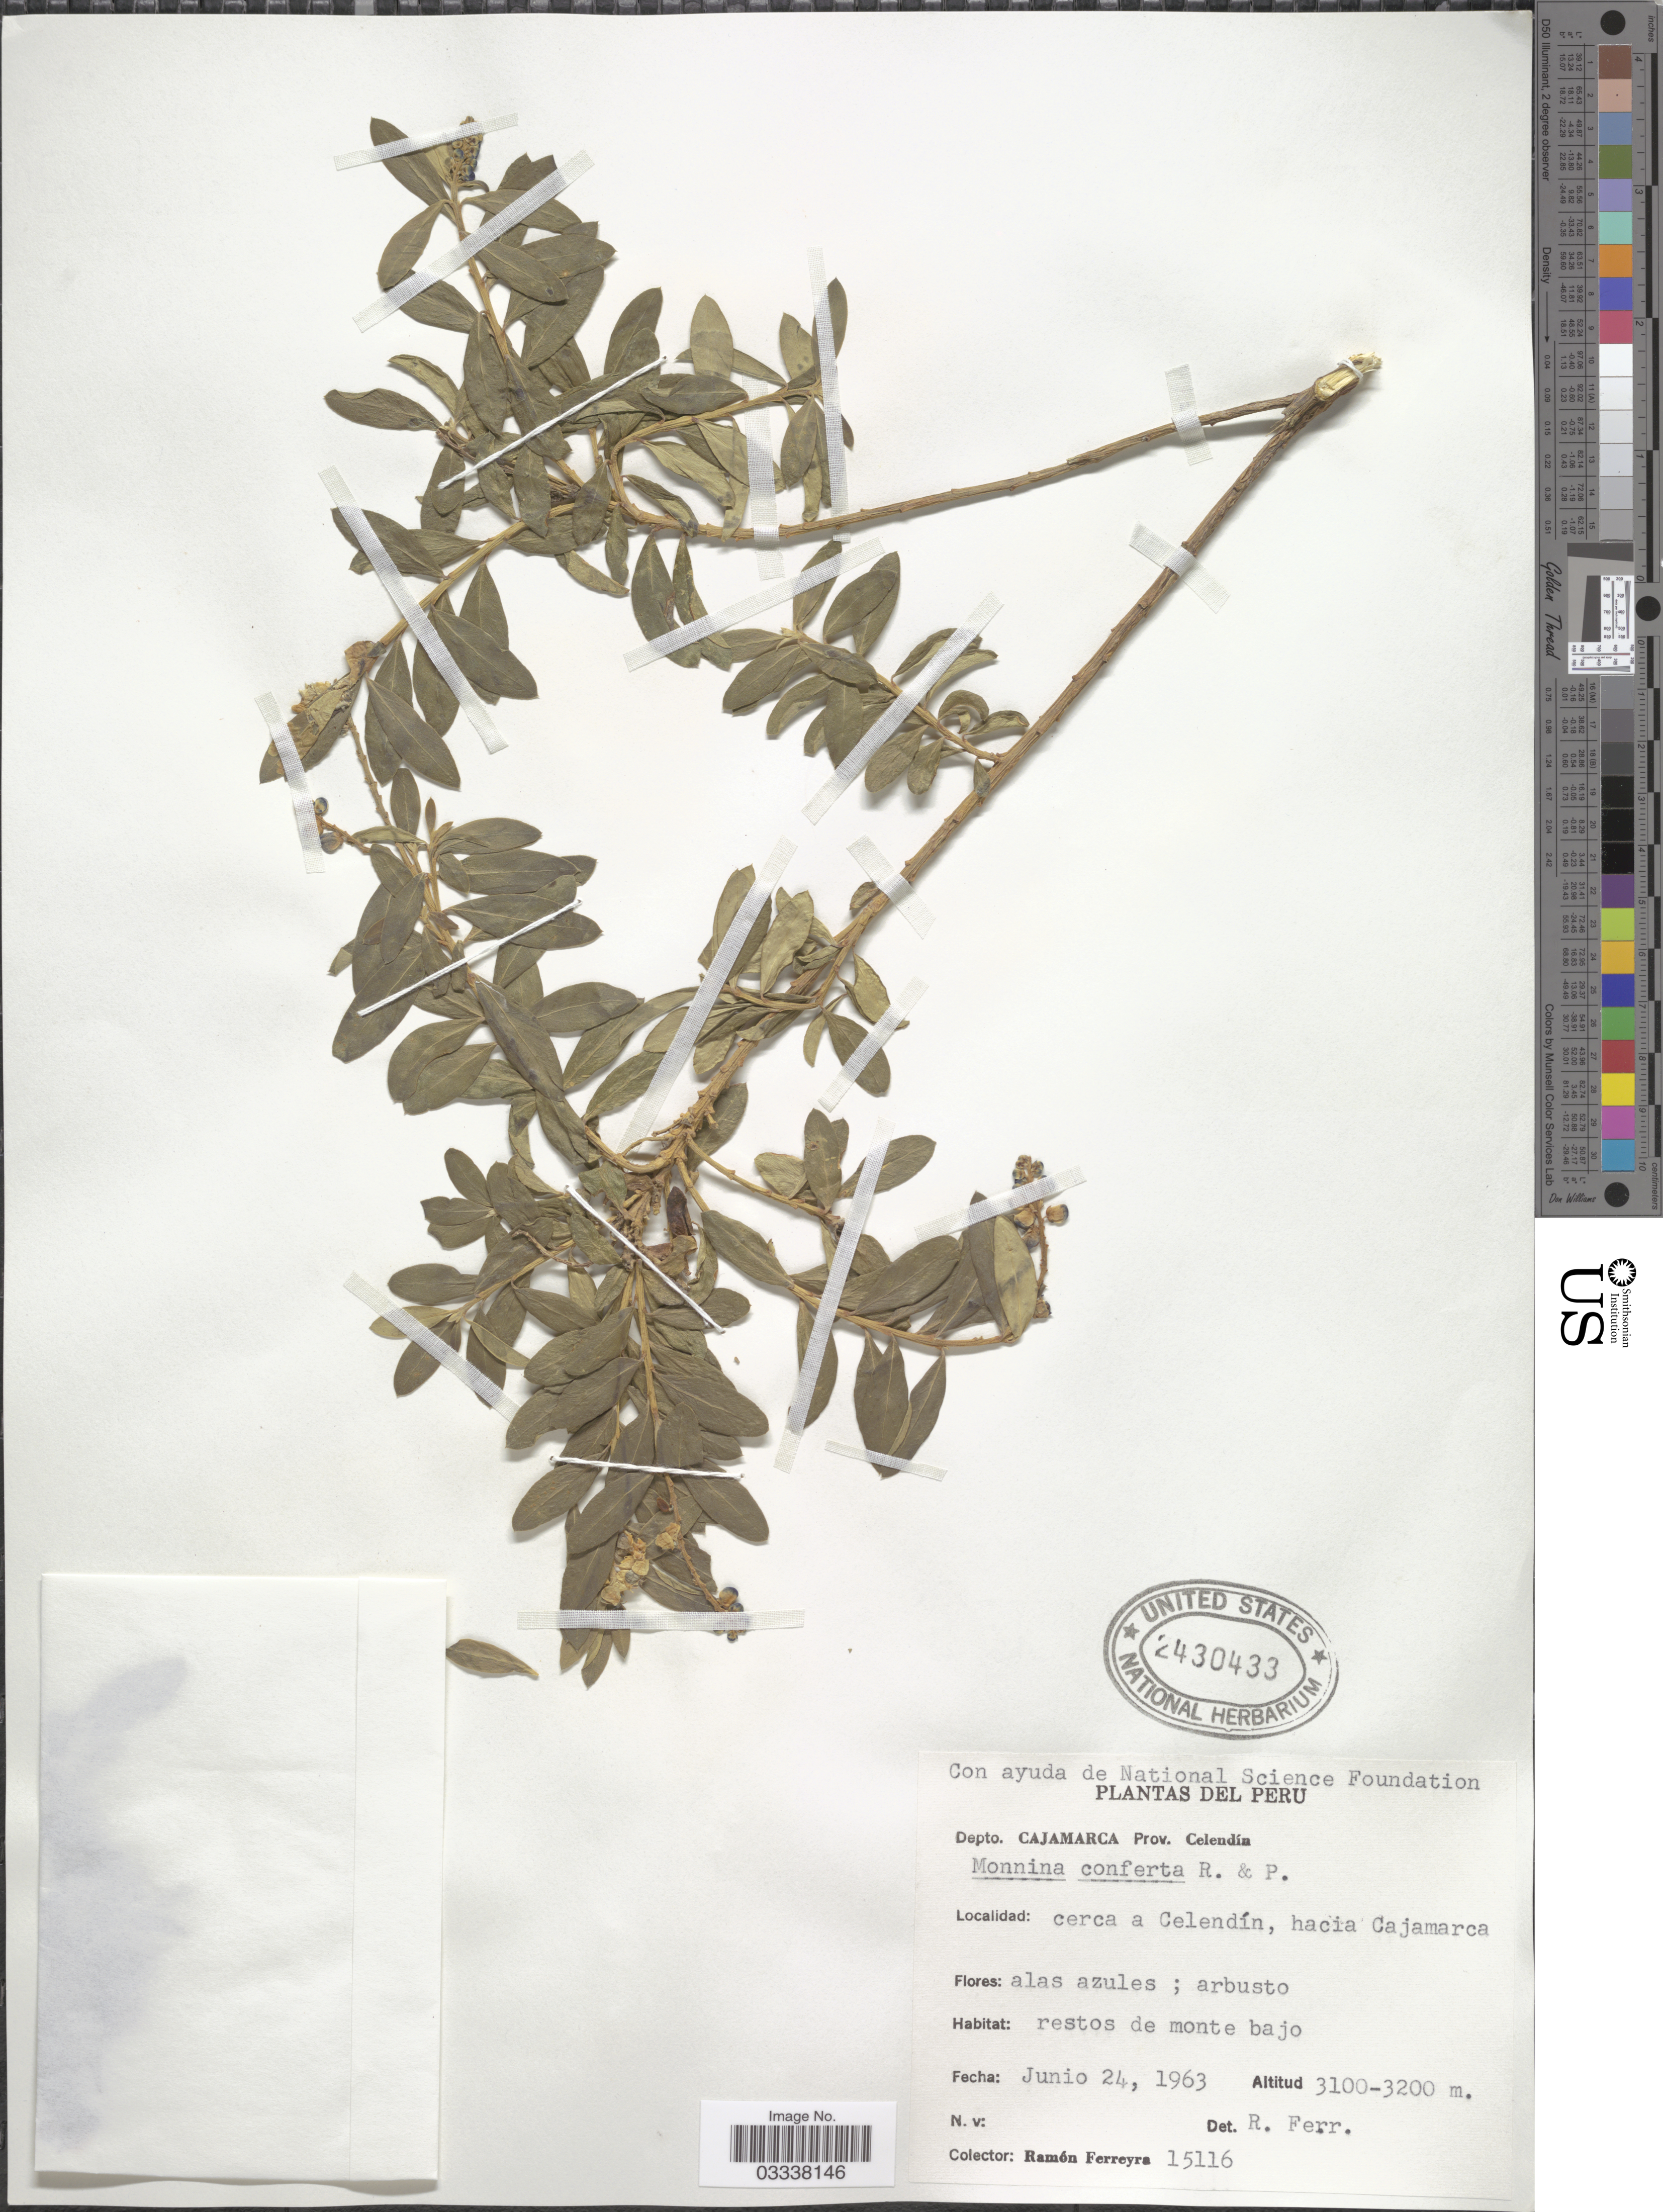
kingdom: Plantae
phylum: Tracheophyta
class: Magnoliopsida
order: Fabales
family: Polygalaceae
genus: Monnina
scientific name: Monnina conferta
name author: Ruiz & Pav.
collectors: R. A. Ferreyra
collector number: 15116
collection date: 1963-06-24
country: Peru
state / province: Cajamarca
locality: Depto. Cajamarca Prov. Celendín, cerca a Celendín, hacia Cajamarca.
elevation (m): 3100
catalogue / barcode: US 2430433